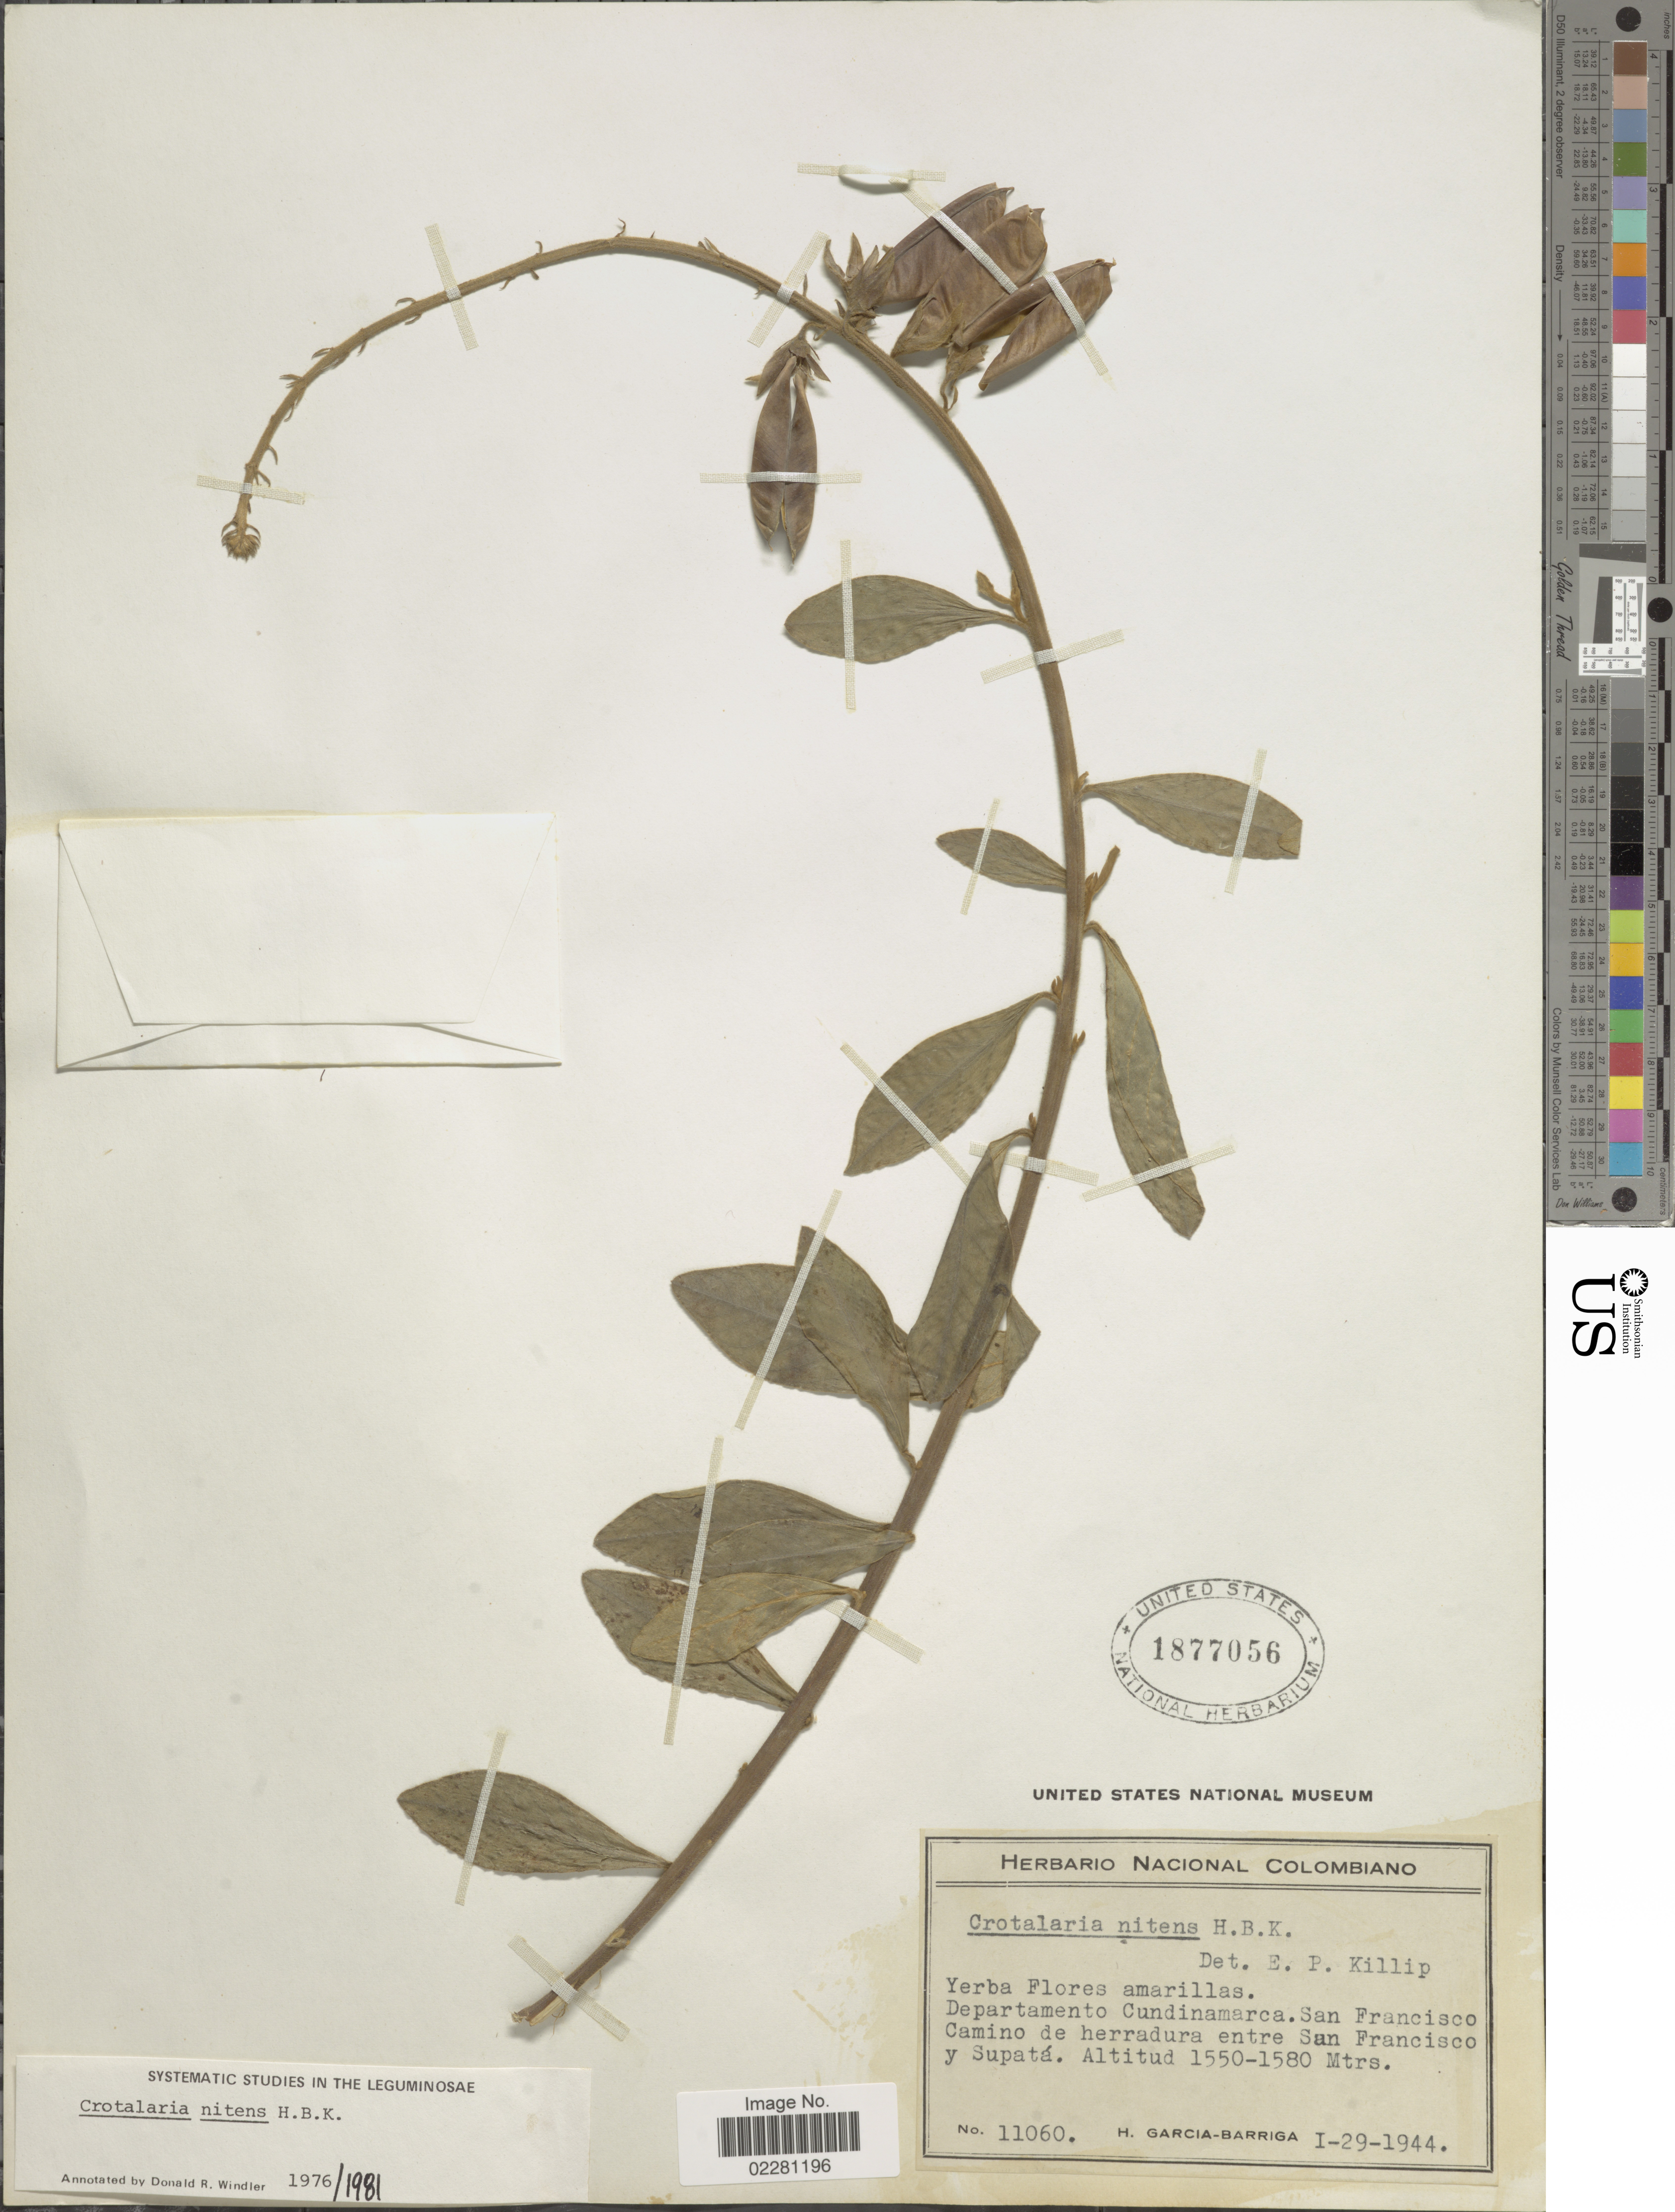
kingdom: Plantae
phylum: Tracheophyta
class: Magnoliopsida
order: Fabales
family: Fabaceae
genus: Crotalaria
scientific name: Crotalaria nitens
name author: Kunth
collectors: H. García Barriga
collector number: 11060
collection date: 1944-01-29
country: Colombia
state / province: Cundinamarca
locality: San Francisco, Camino de herradura entre San Francisco y Supata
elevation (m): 1550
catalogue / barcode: US 1877056